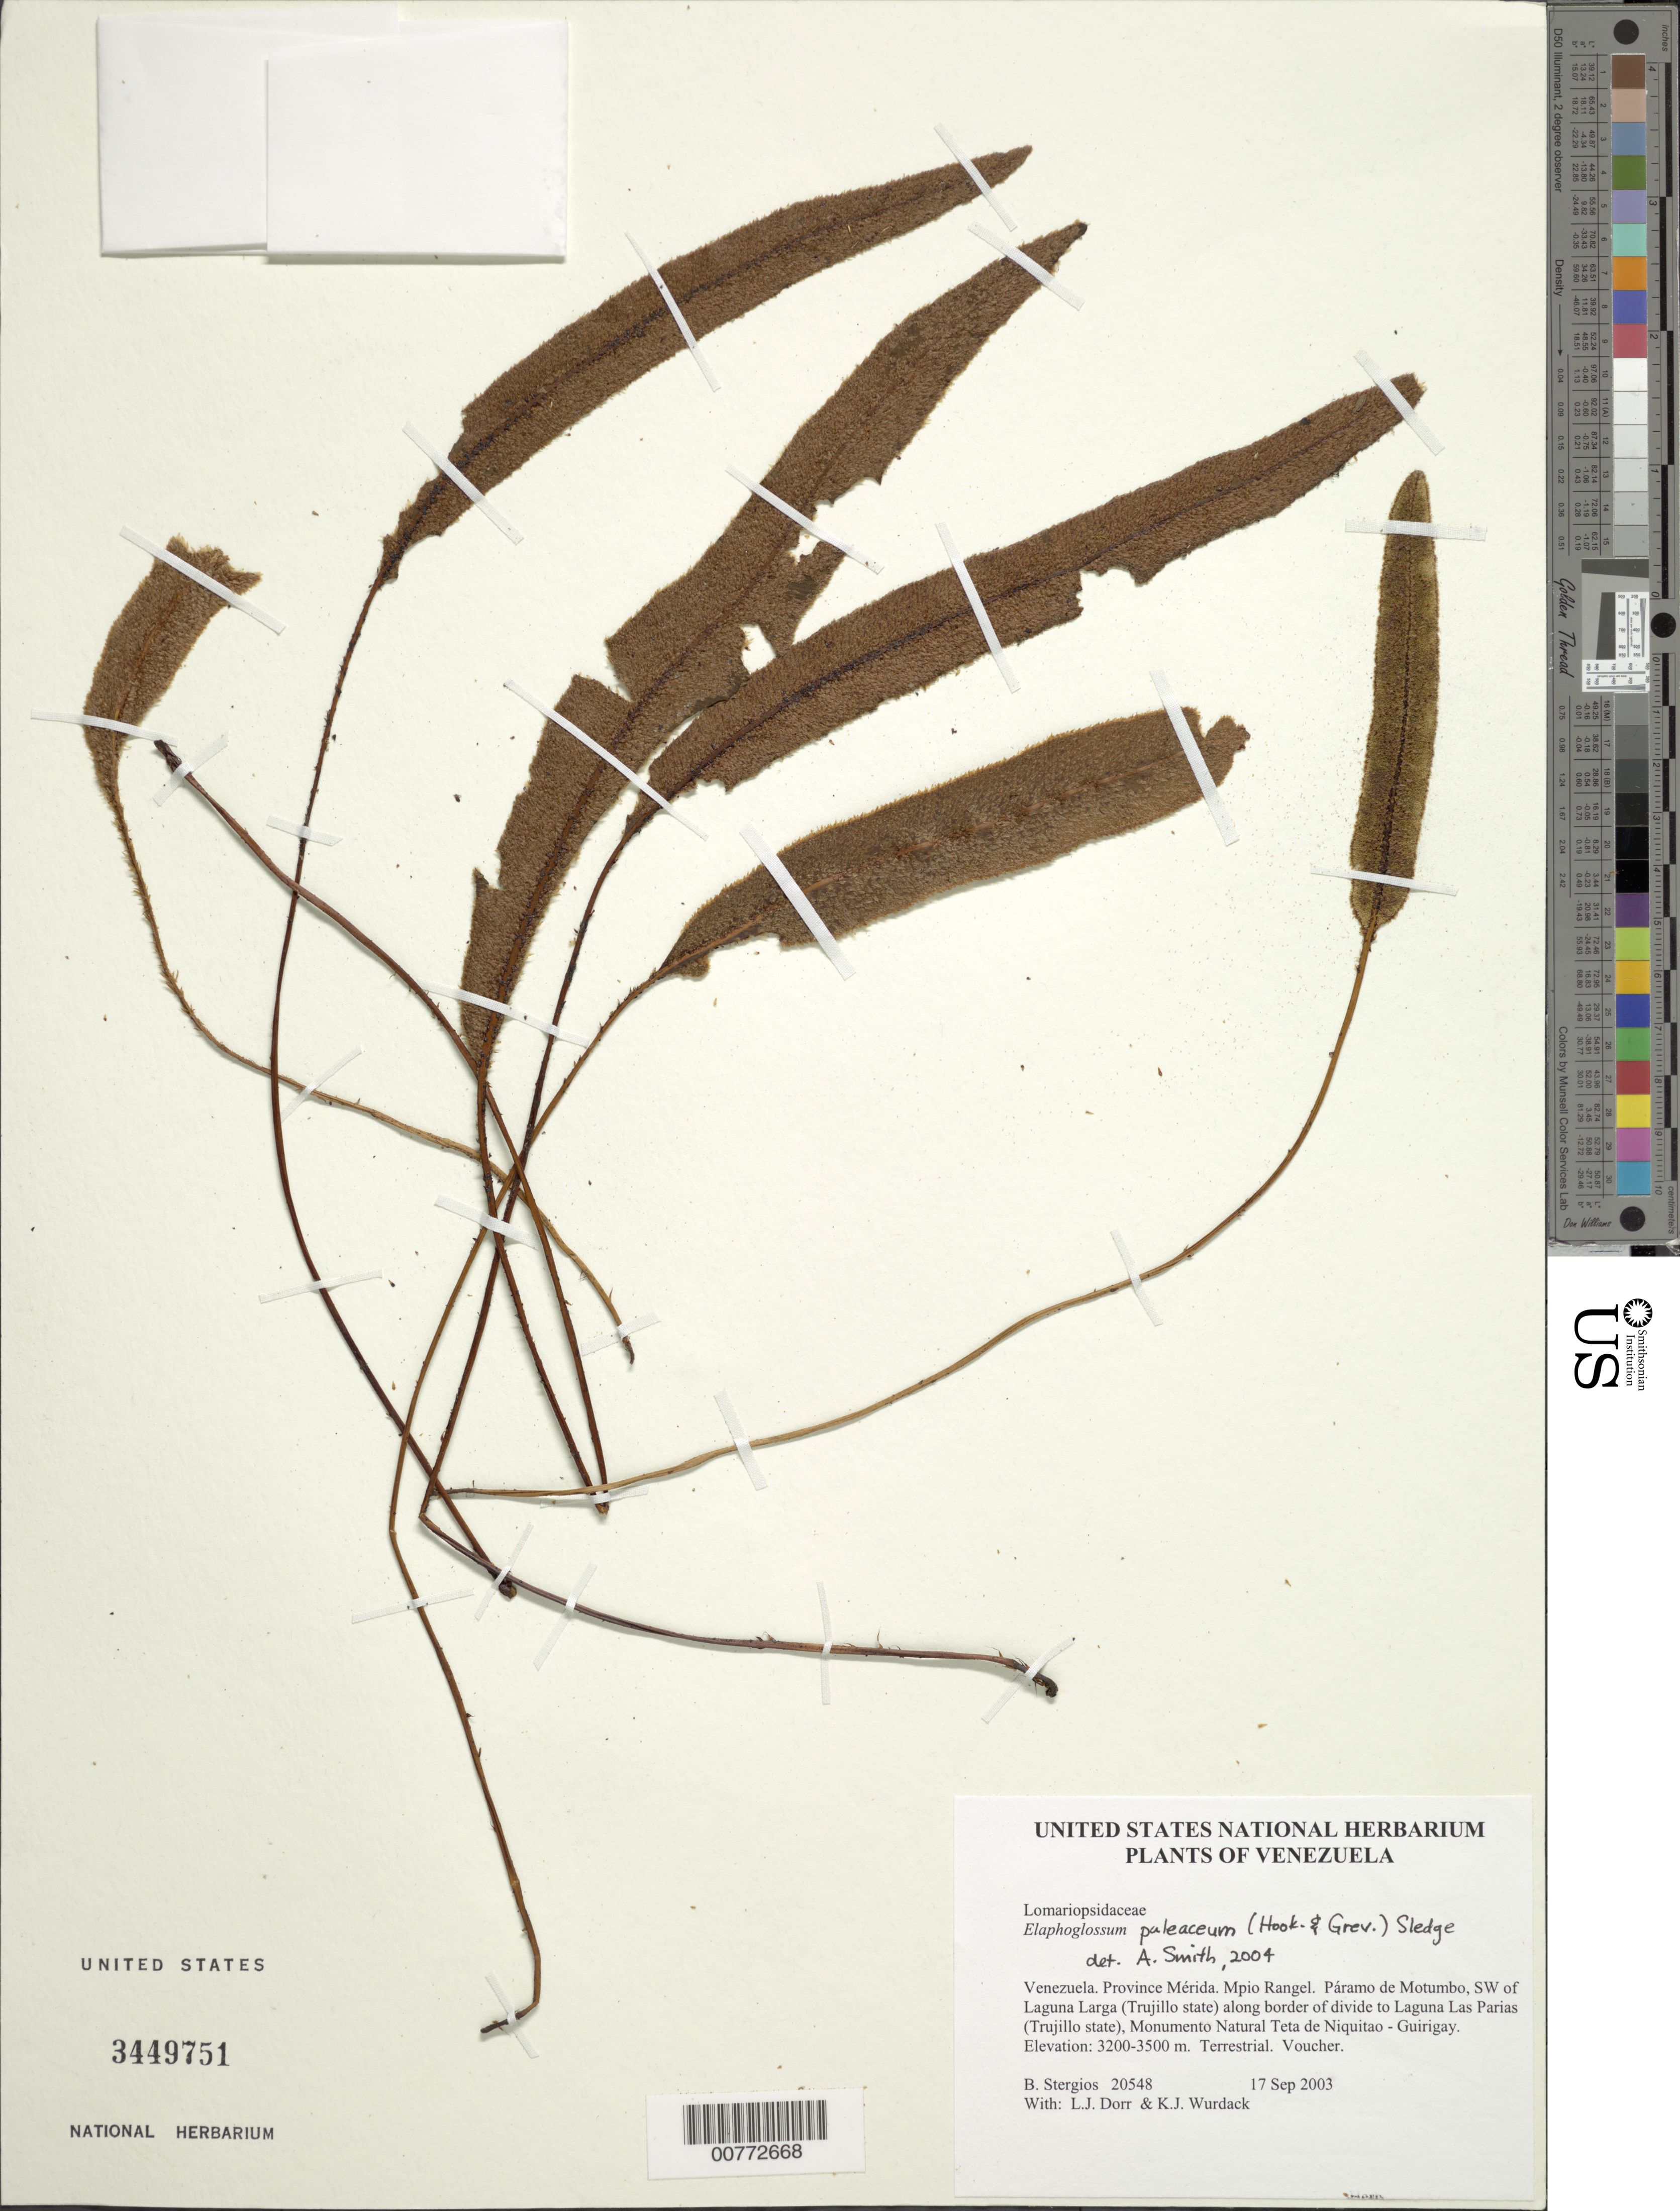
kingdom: Plantae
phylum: Tracheophyta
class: Polypodiopsida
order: Polypodiales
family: Dryopteridaceae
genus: Elaphoglossum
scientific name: Elaphoglossum paleaceum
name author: (Hook. & Grev.) Sledge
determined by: Smith, Alan R., (UC)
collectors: B. G. Stergios, L. J. Dorr & K. Wurdack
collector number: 20548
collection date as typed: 17 Sep 2003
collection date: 2003-09-17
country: Venezuela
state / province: Mérida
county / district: Rangel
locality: Páramo de Motumbo, NW of Laguna Larga (Trujillo state), Monumento Natural Teta de Niquitao - Guirigay.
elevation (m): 3200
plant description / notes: PORT, US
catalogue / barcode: US 3449751